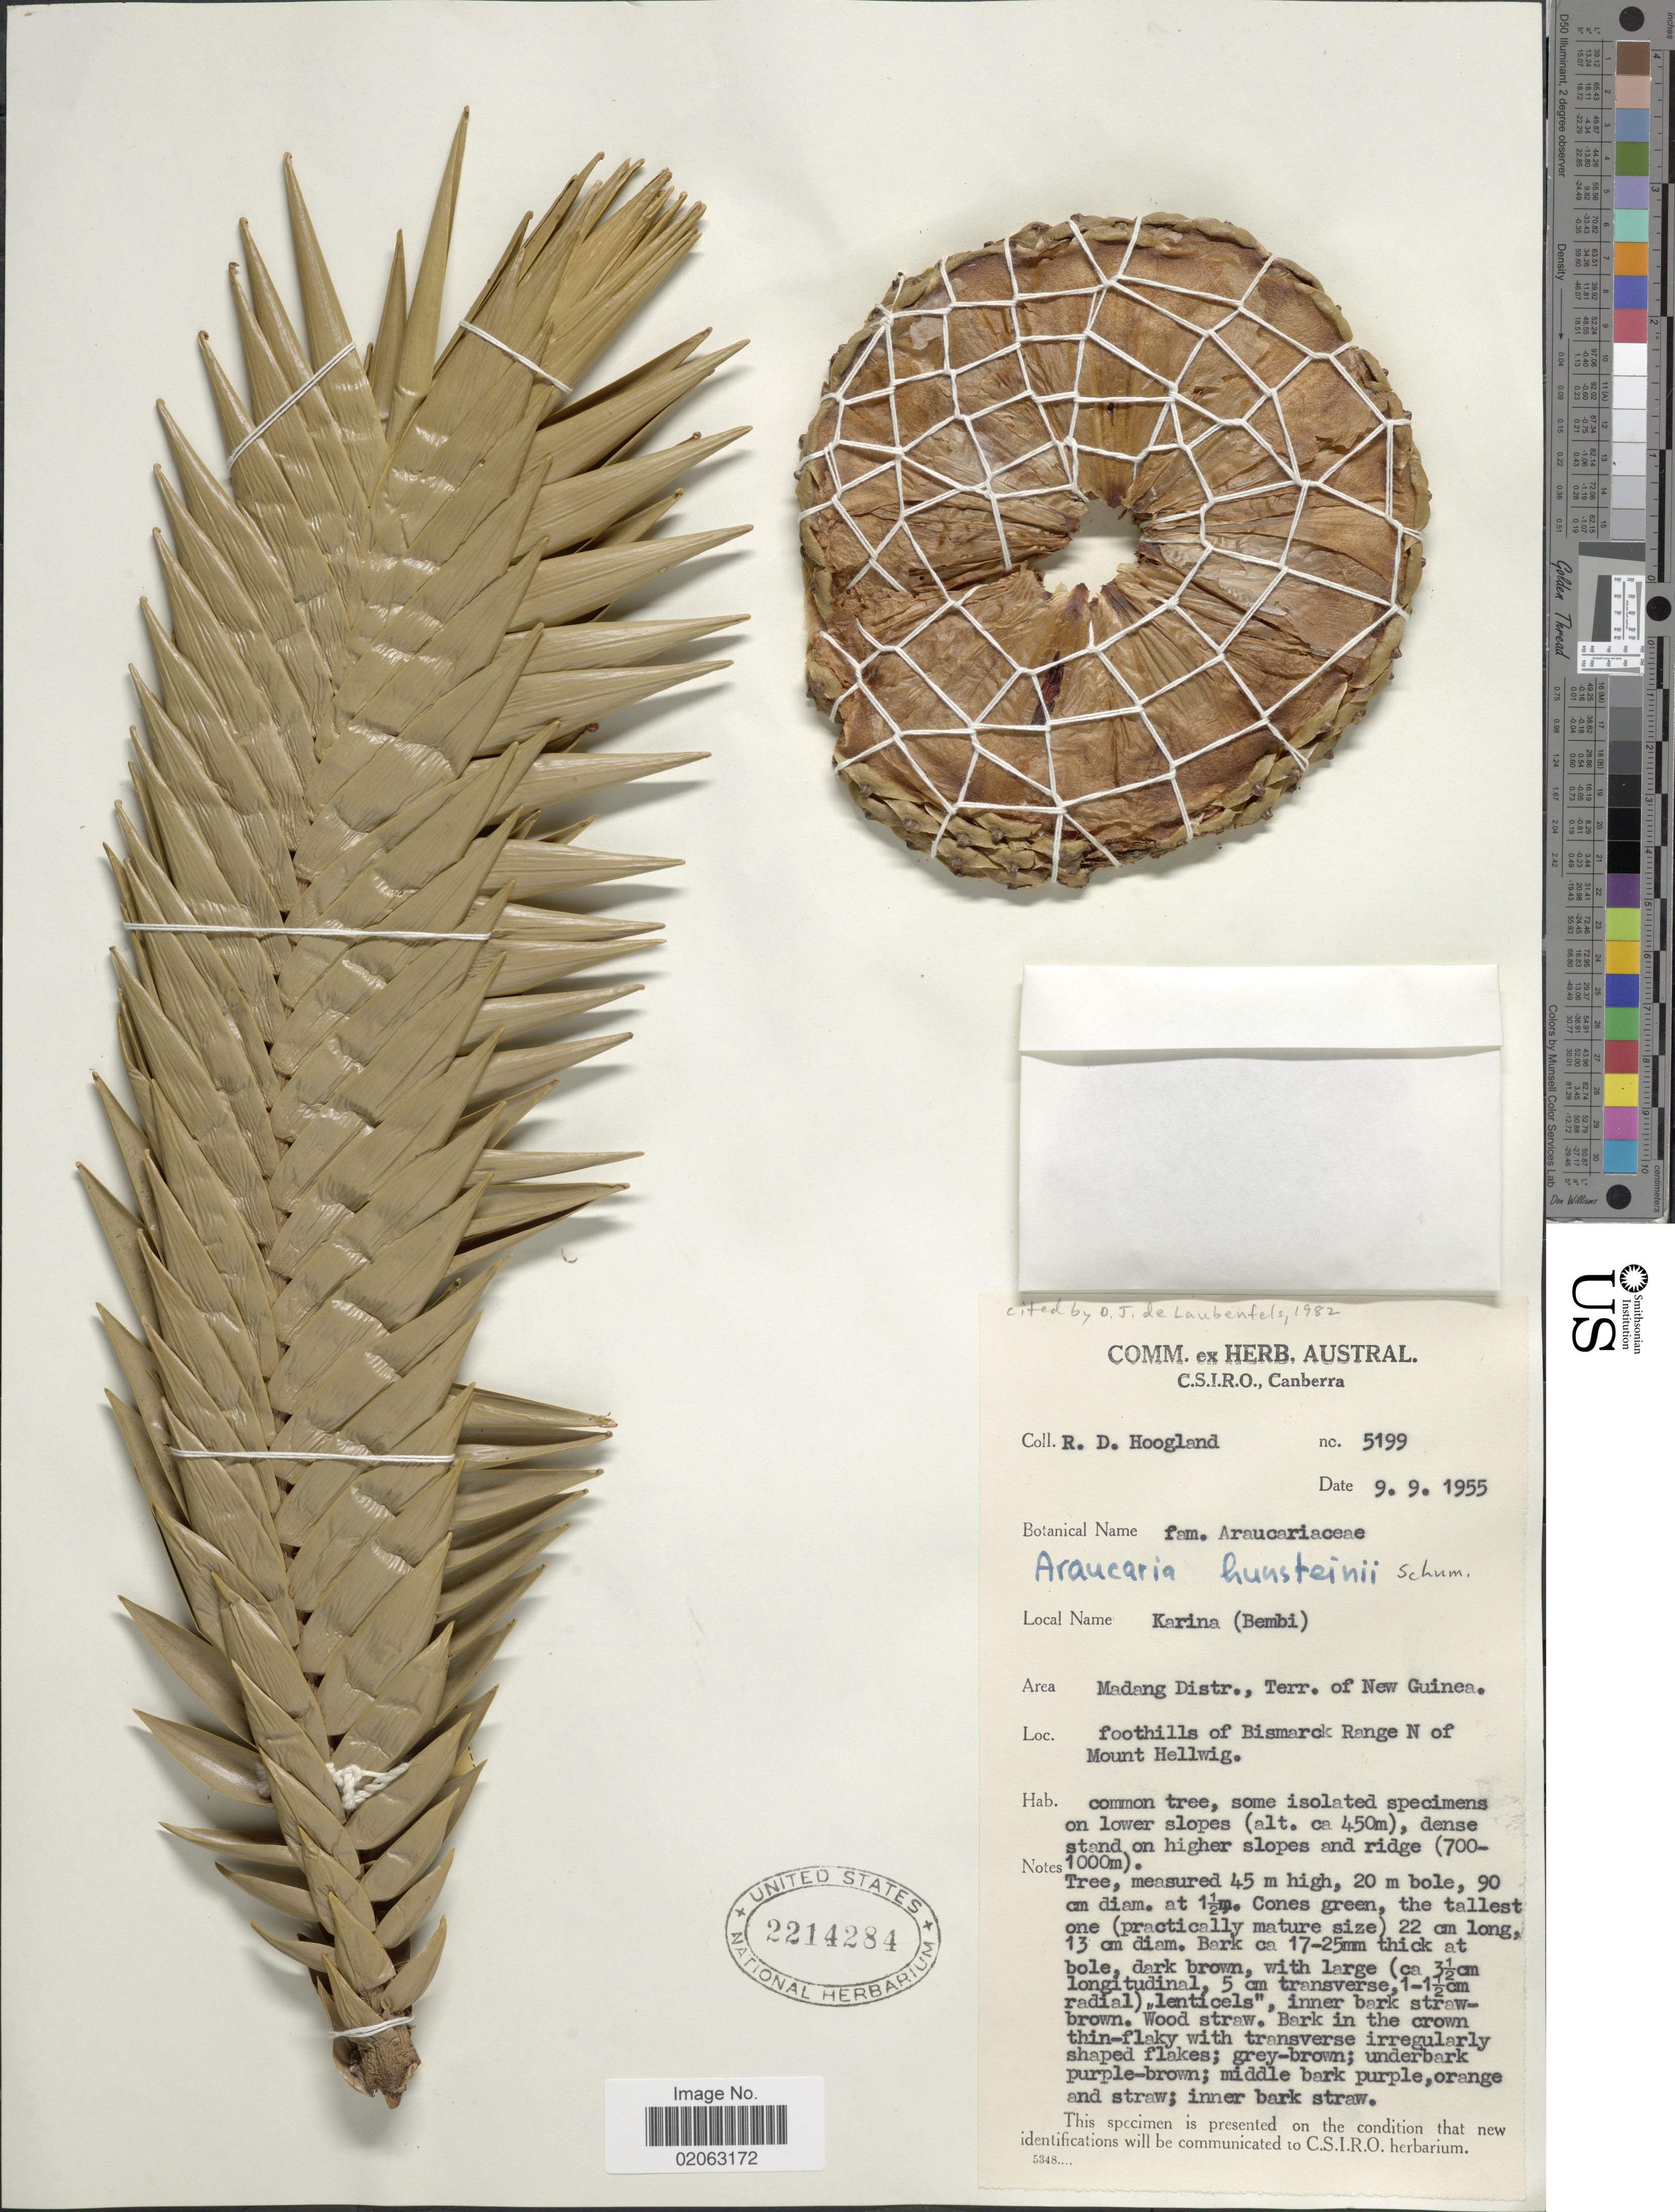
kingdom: Plantae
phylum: Tracheophyta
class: Pinopsida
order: Pinales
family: Araucariaceae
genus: Araucaria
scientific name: Araucaria hunsteinii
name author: K. Schum.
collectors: R. D. Hoogland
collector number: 5199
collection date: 1955-09-09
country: Papua New Guinea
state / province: Madang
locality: Terr. of New Guinea, foothills of Bismarok Range N of Mount Hellwig..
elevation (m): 450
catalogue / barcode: US 2214284